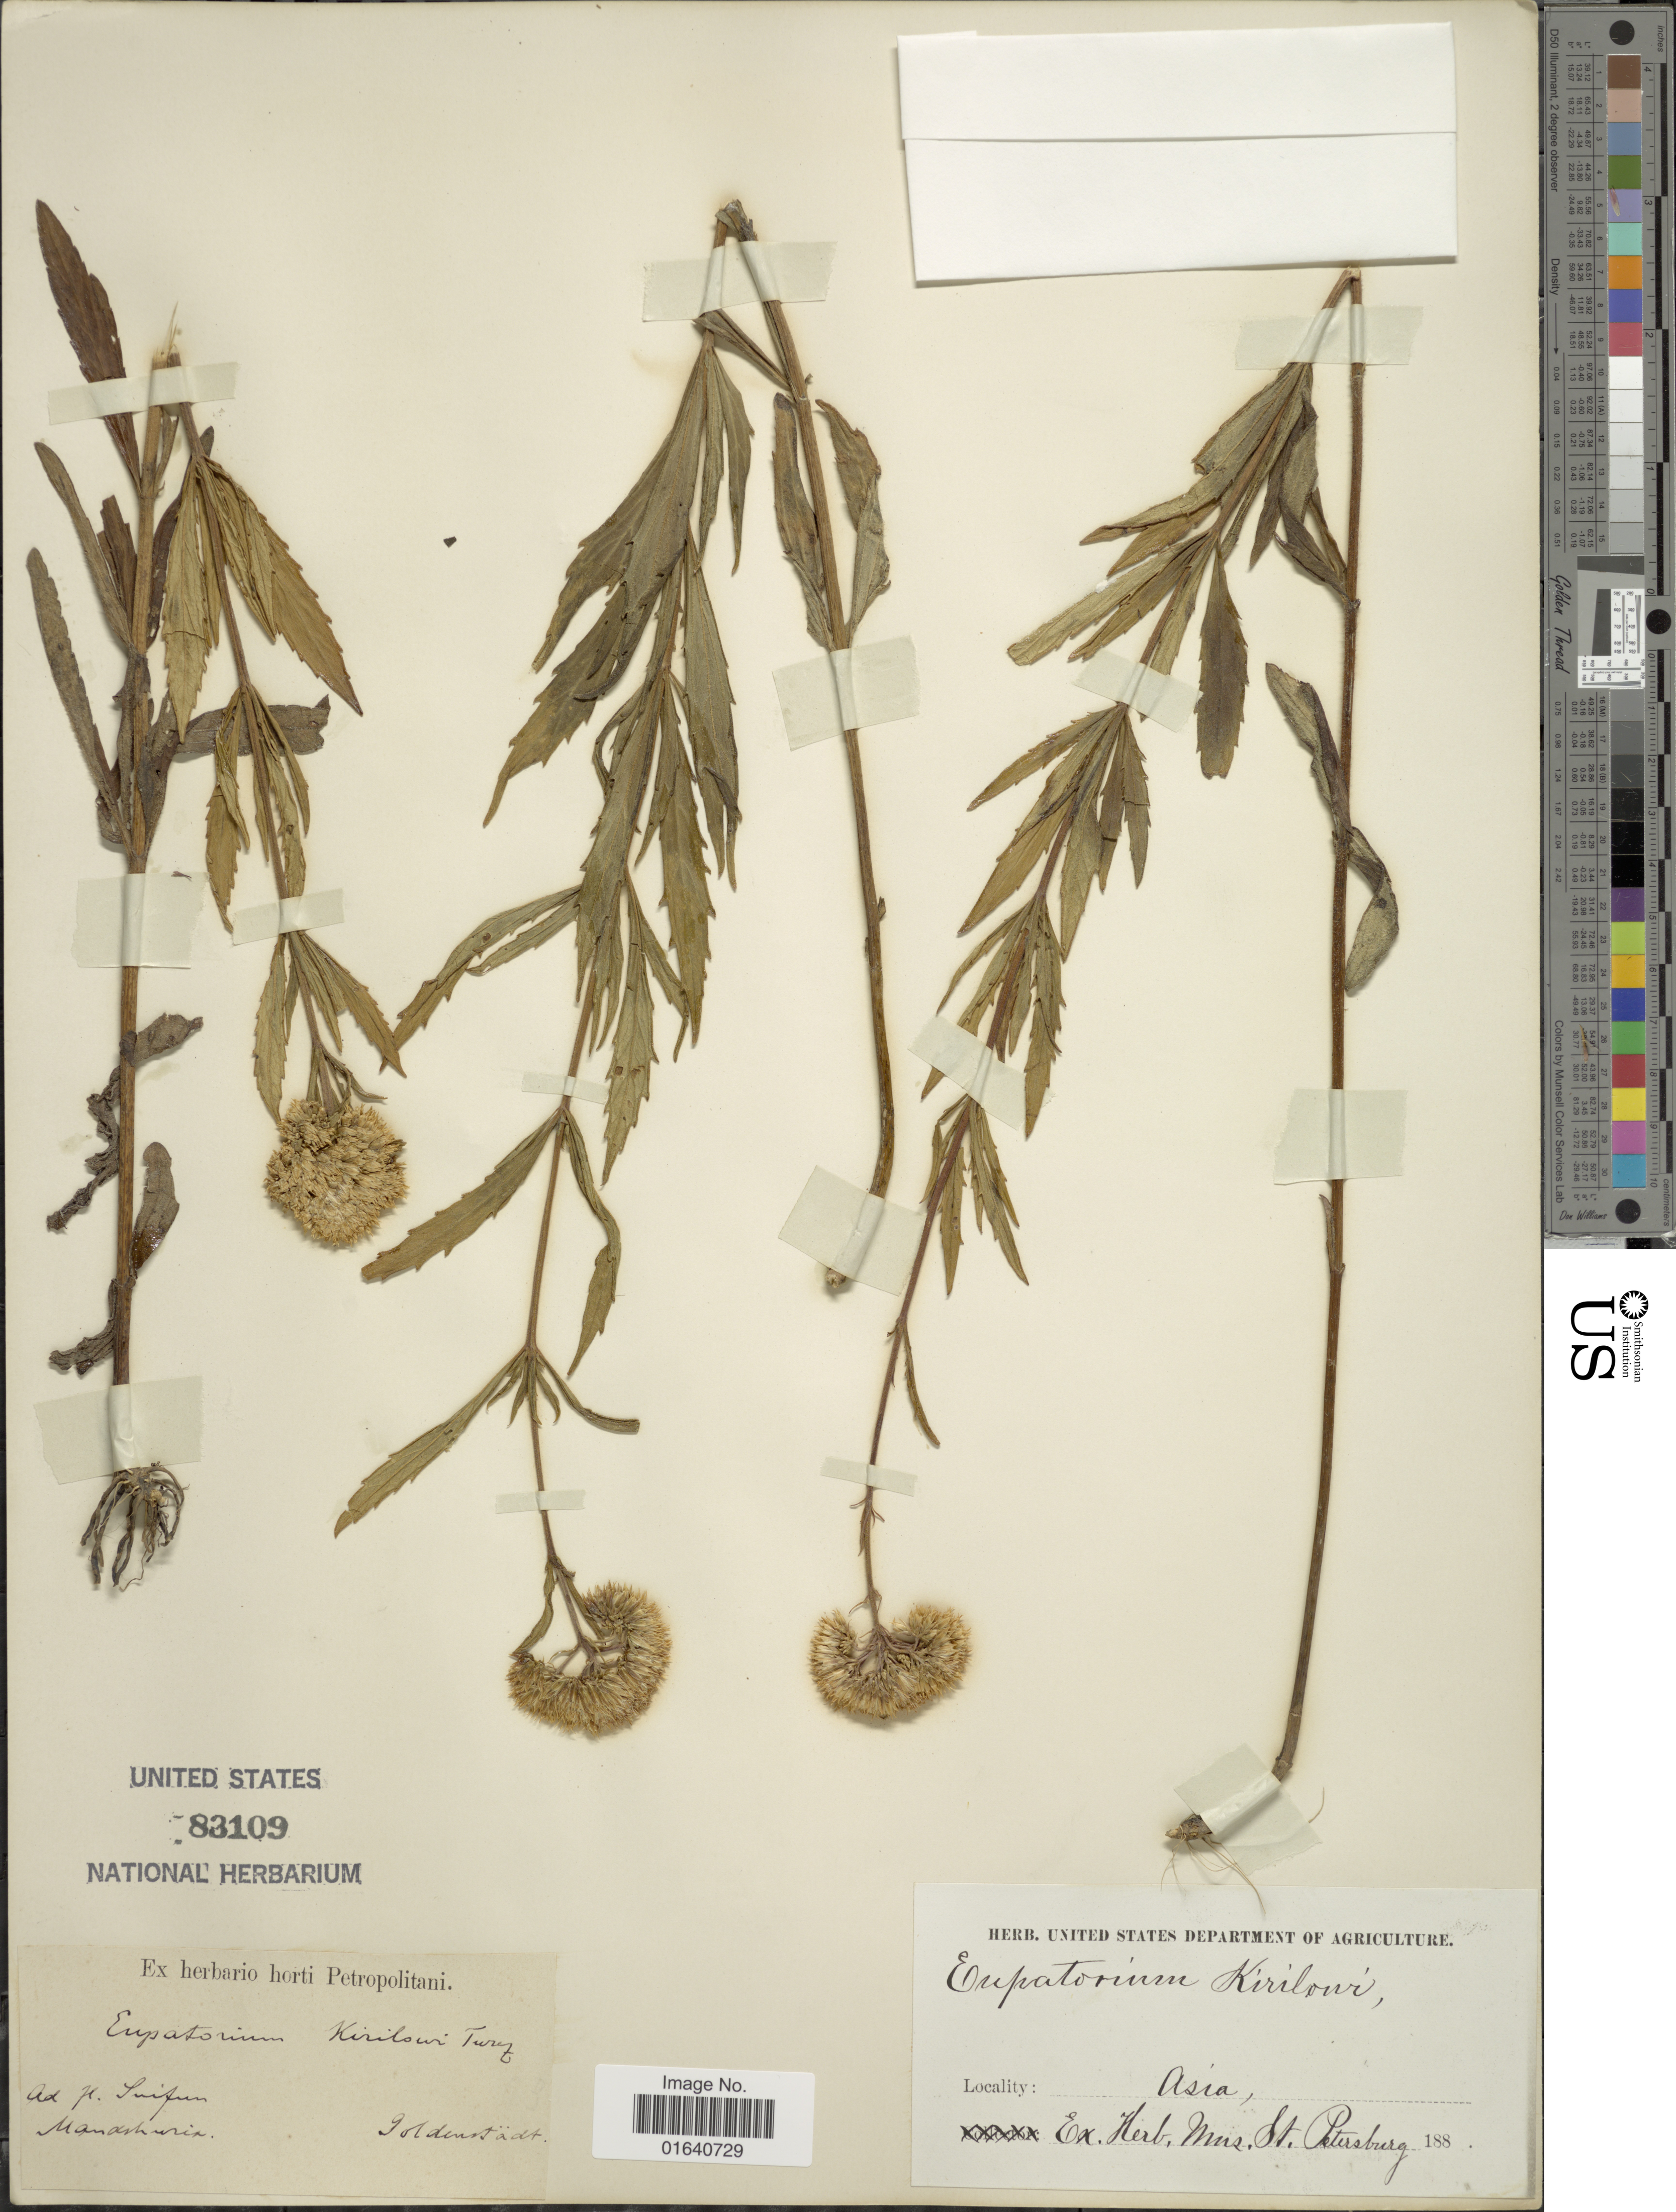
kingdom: Plantae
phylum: Tracheophyta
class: Magnoliopsida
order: Asterales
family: Asteraceae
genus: Eupatorium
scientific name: Eupatorium kirilowii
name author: Turcz.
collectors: -. Goldenstadt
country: China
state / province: Nei Monggol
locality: Ad fl. Suifum Mandshuria [interpreted]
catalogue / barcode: US 83109